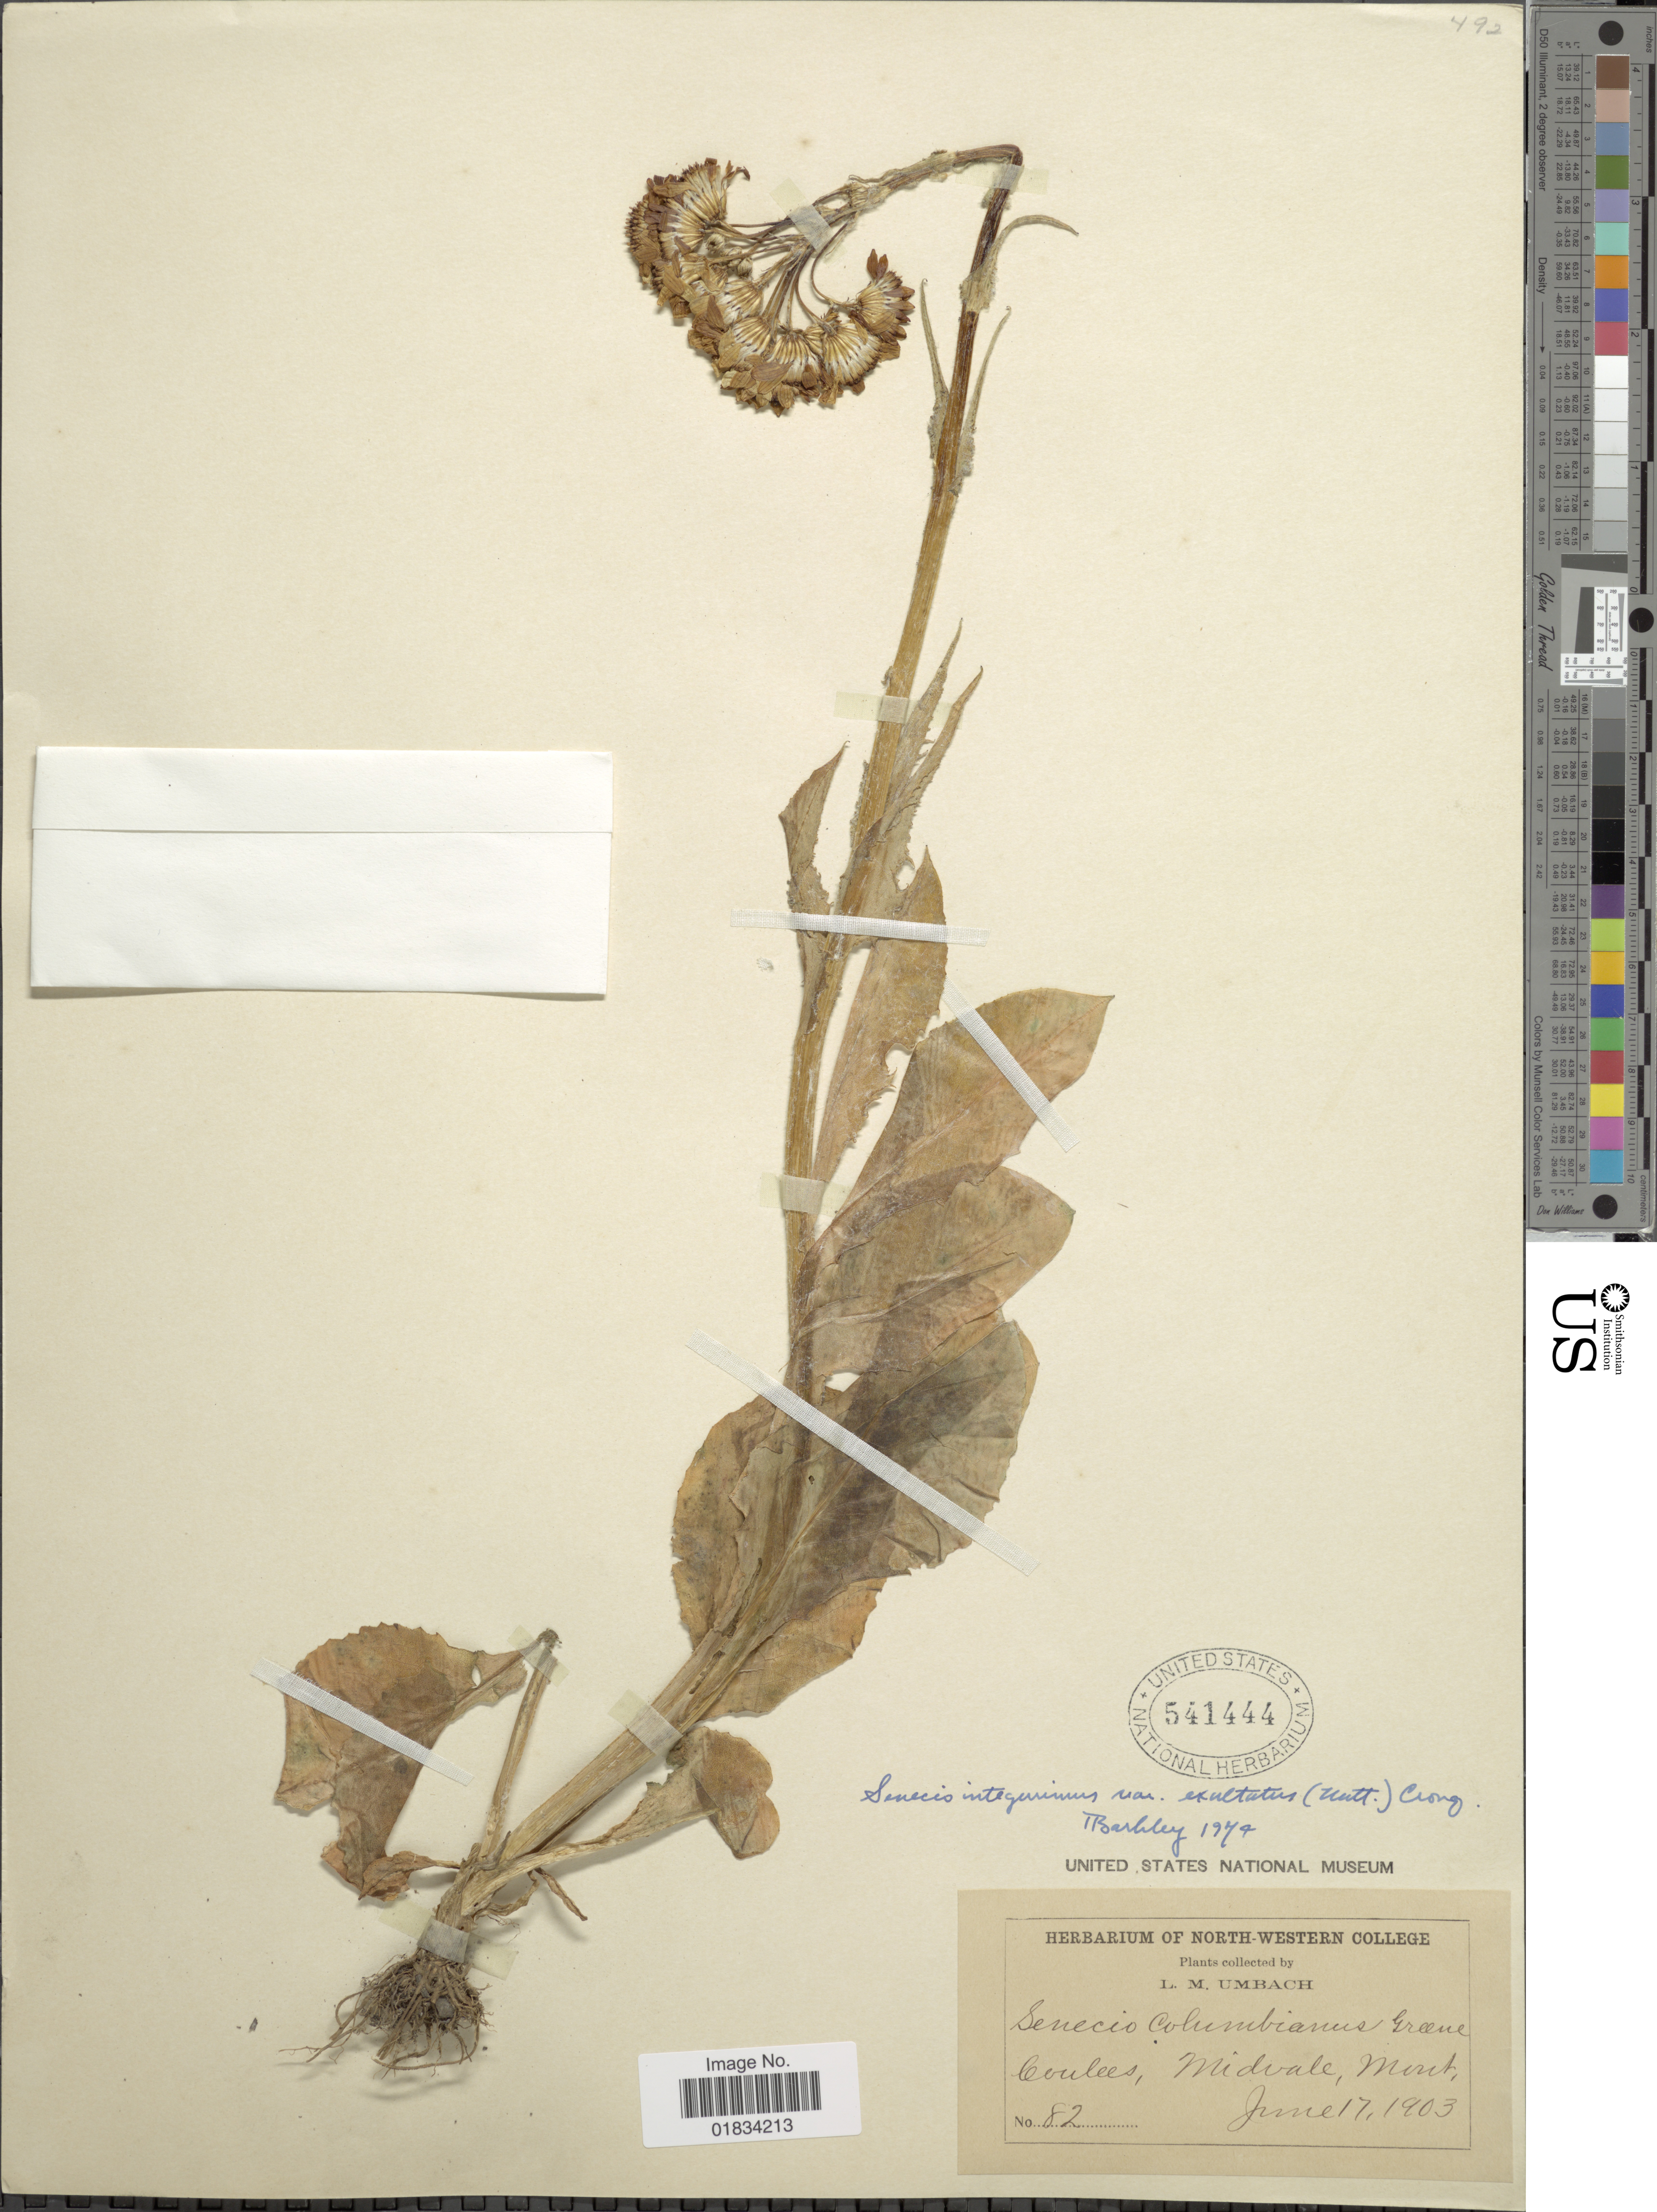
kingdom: Plantae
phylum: Tracheophyta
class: Magnoliopsida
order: Asterales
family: Asteraceae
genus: Senecio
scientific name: Senecio integerrimus var. exaltatus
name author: (Nutt.) Cronq.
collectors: L. M. Umbach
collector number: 82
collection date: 1903-06-17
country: United States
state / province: Montana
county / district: Lincoln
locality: Coulees, Midvale, Mont.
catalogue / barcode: US 541444